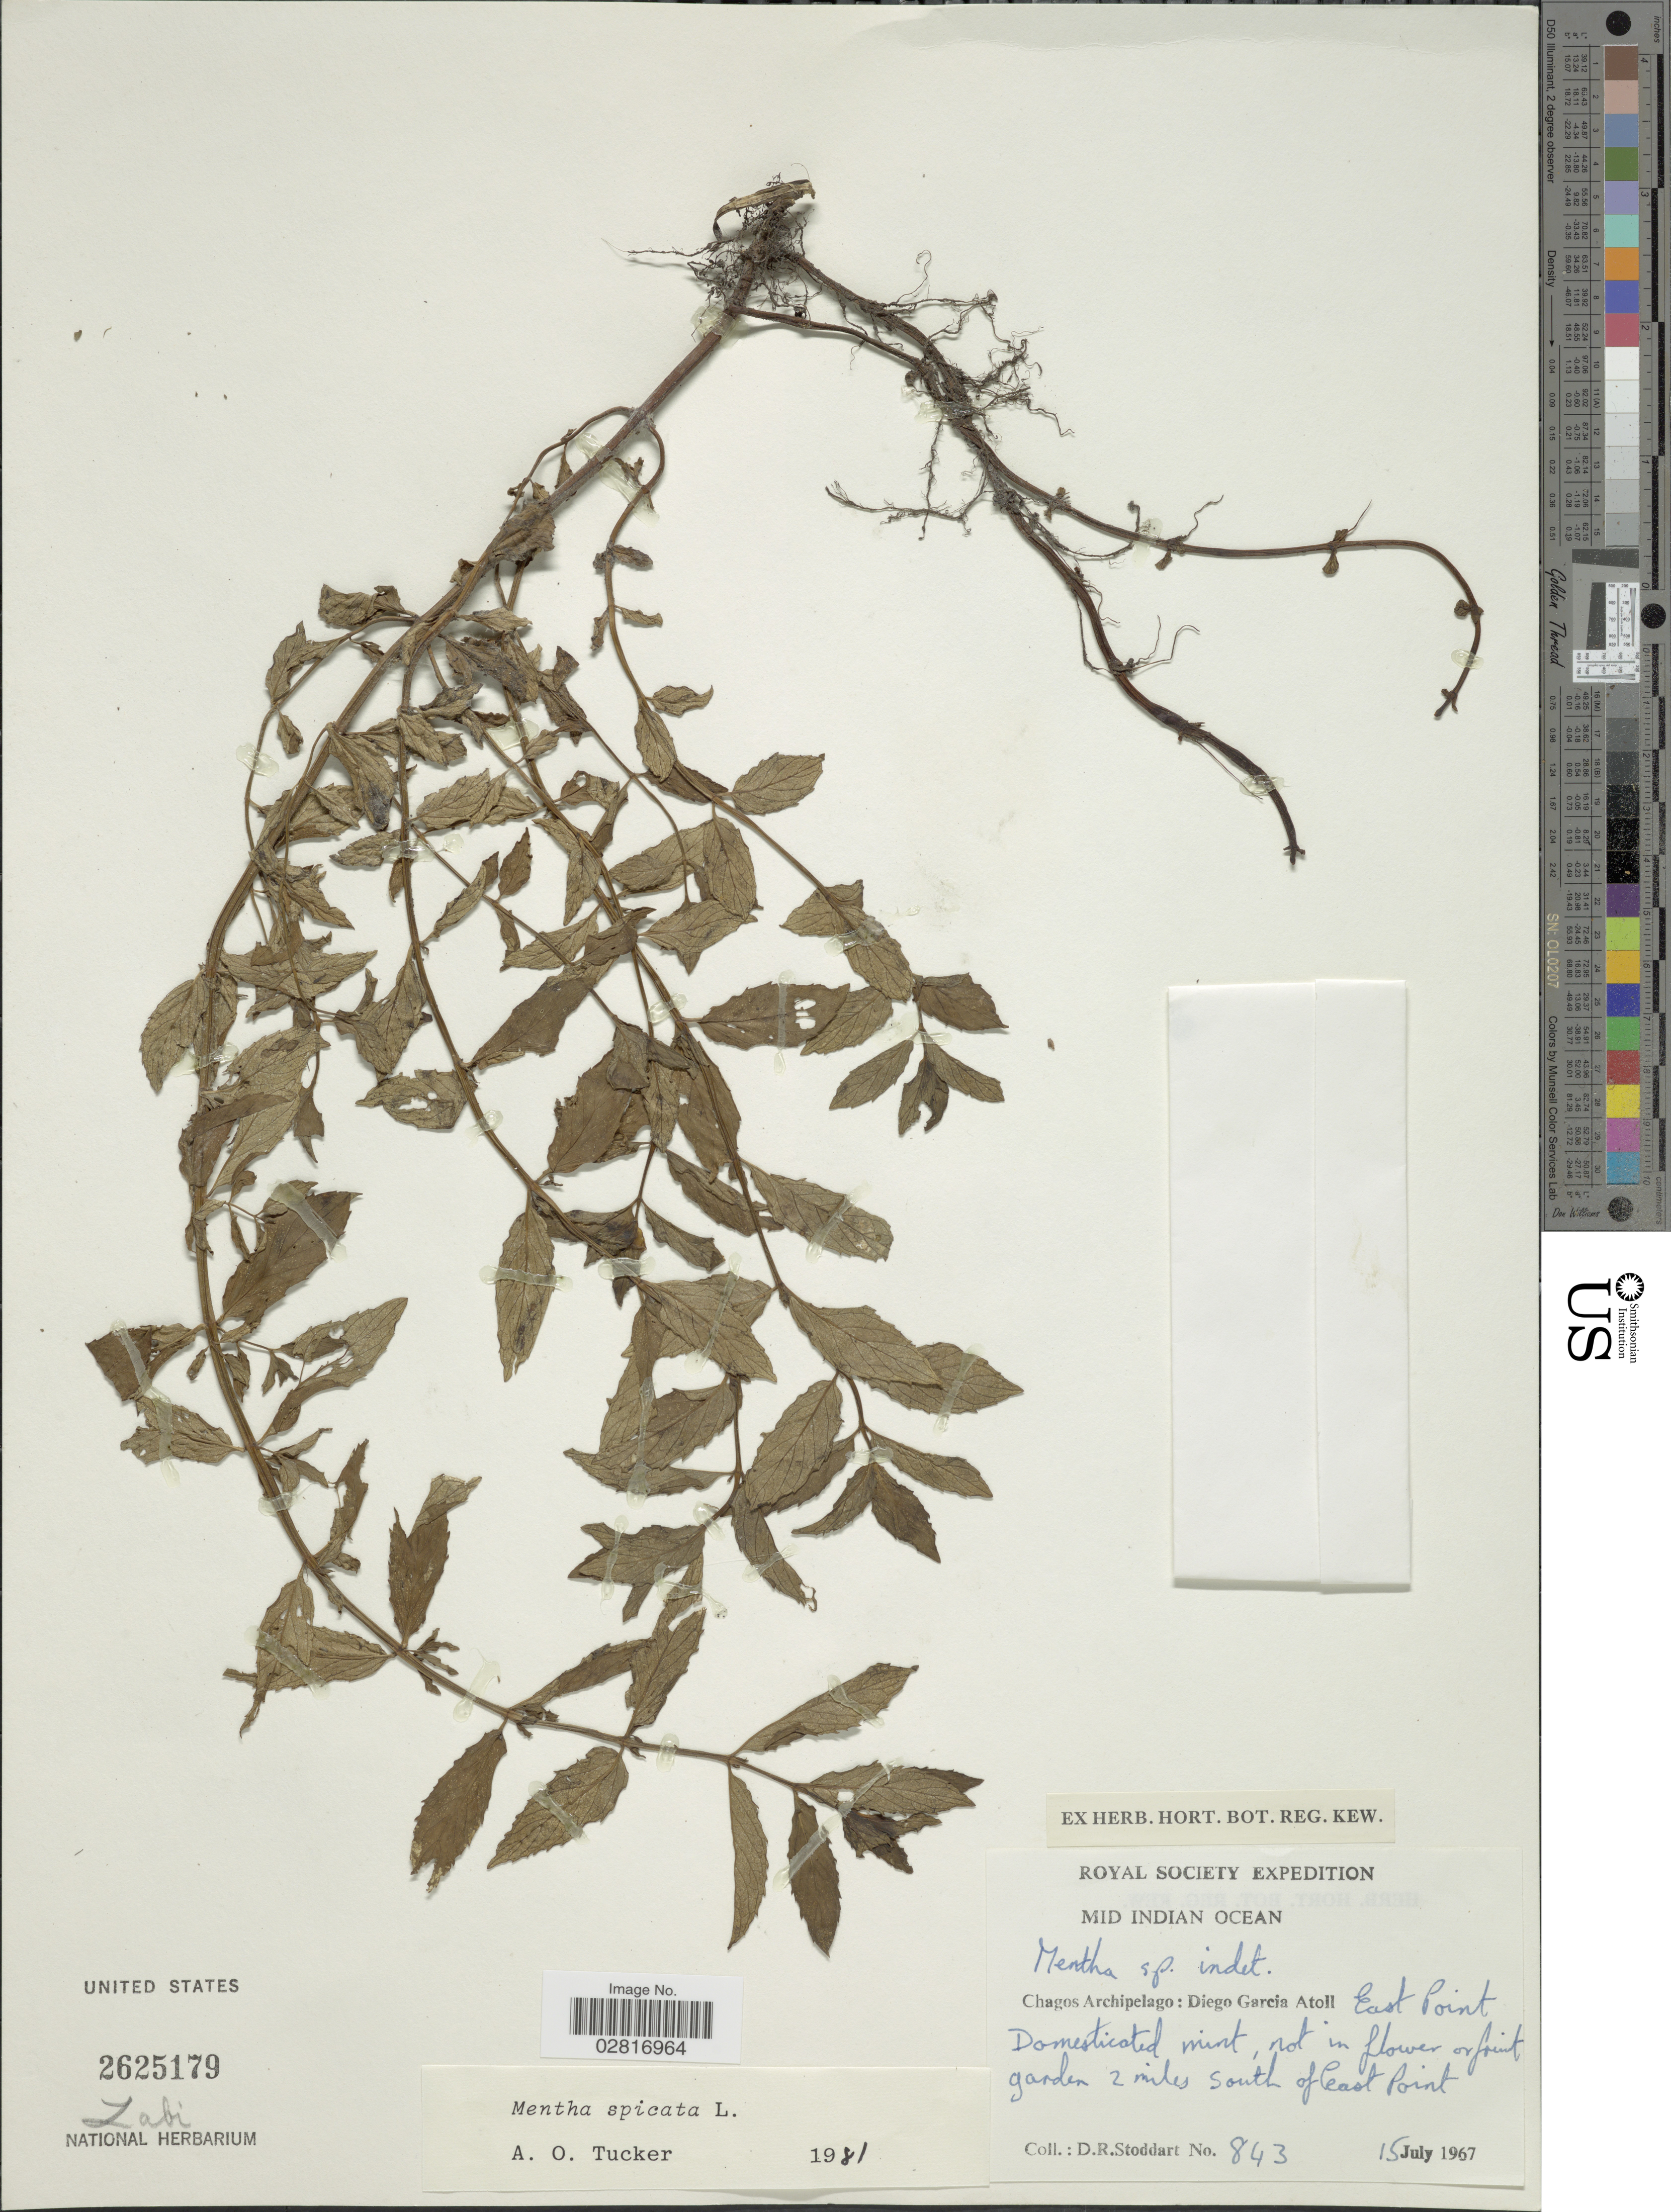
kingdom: Plantae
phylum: Tracheophyta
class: Magnoliopsida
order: Lamiales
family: Lamiaceae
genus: Mentha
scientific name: Mentha spicata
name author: L.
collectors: D. R. Stoddart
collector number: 843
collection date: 1967-07-15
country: British Indian Ocean Territory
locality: Mid Indian Ocean, Chagos Archipelago: Diego Garcia Atoll, East Point, garden 2 miles south of East Point.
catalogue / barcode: US 2625179